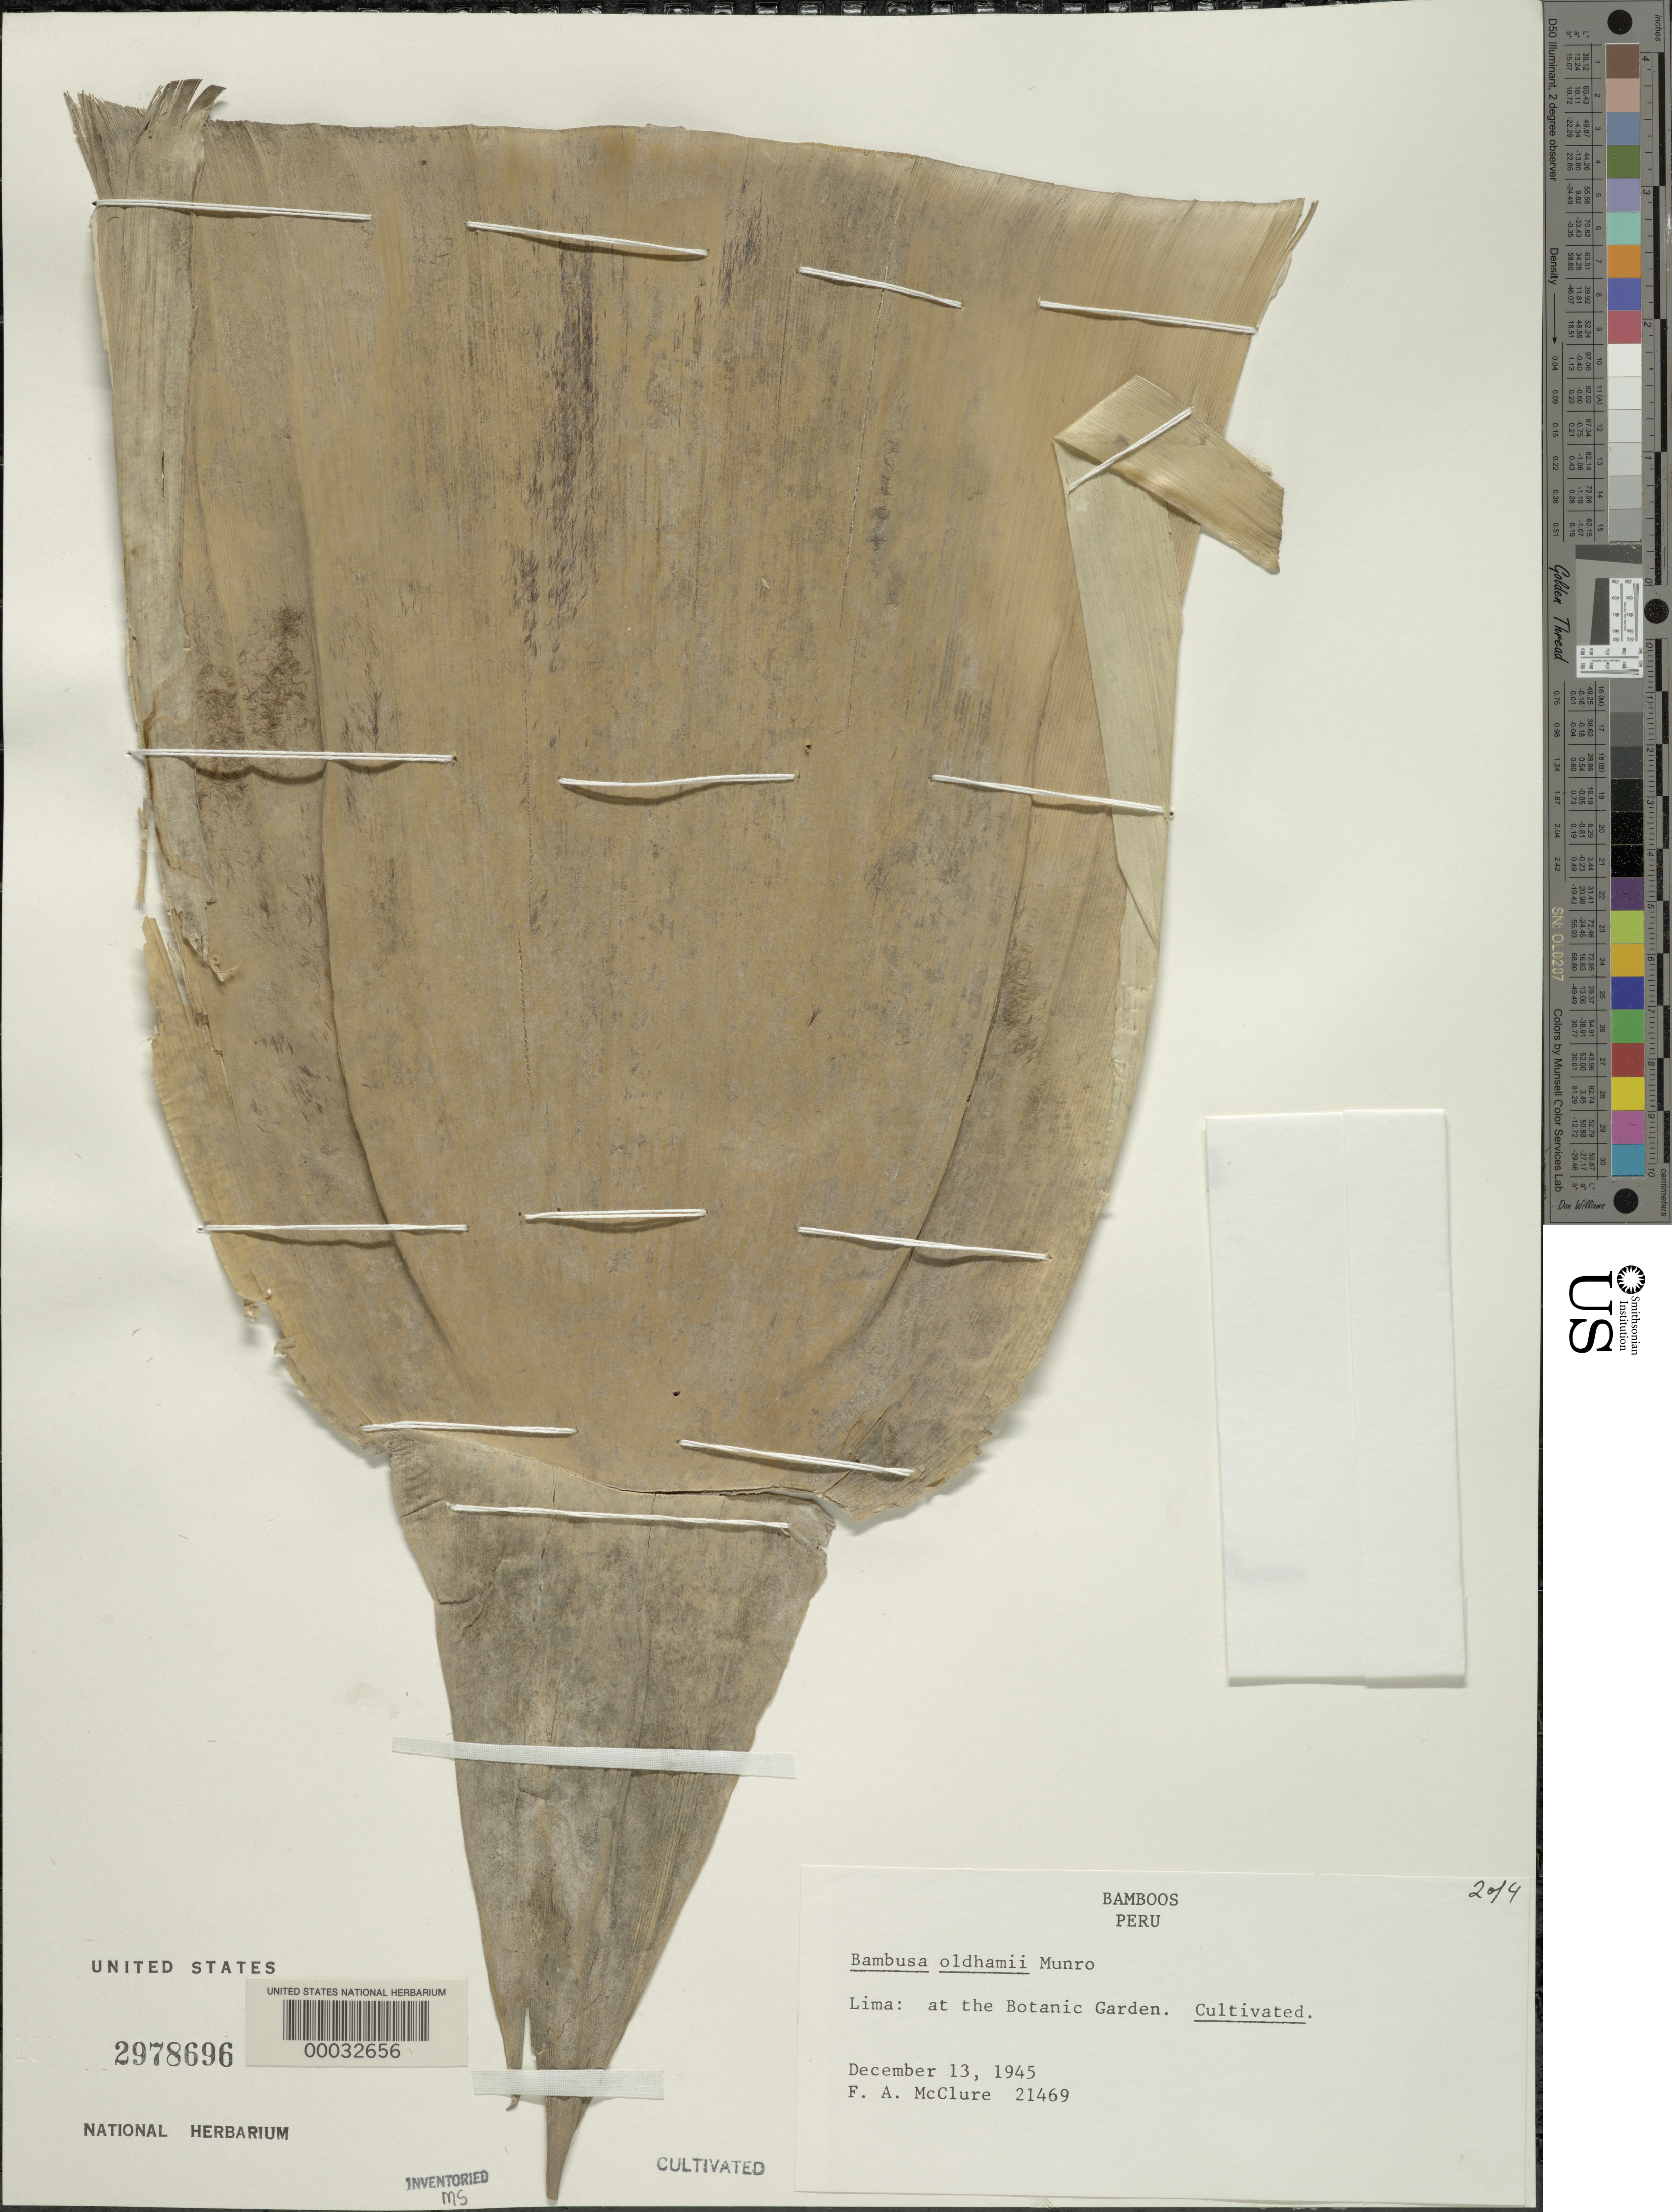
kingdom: Plantae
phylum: Tracheophyta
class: Liliopsida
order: Poales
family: Poaceae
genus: Bambusa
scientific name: Bambusa oldhamii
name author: Munro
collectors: F. A. McClure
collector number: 21469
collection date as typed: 13 Dec 1945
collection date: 1945-12-13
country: Peru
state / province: Lima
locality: Botanic Garden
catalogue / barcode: US 2978696